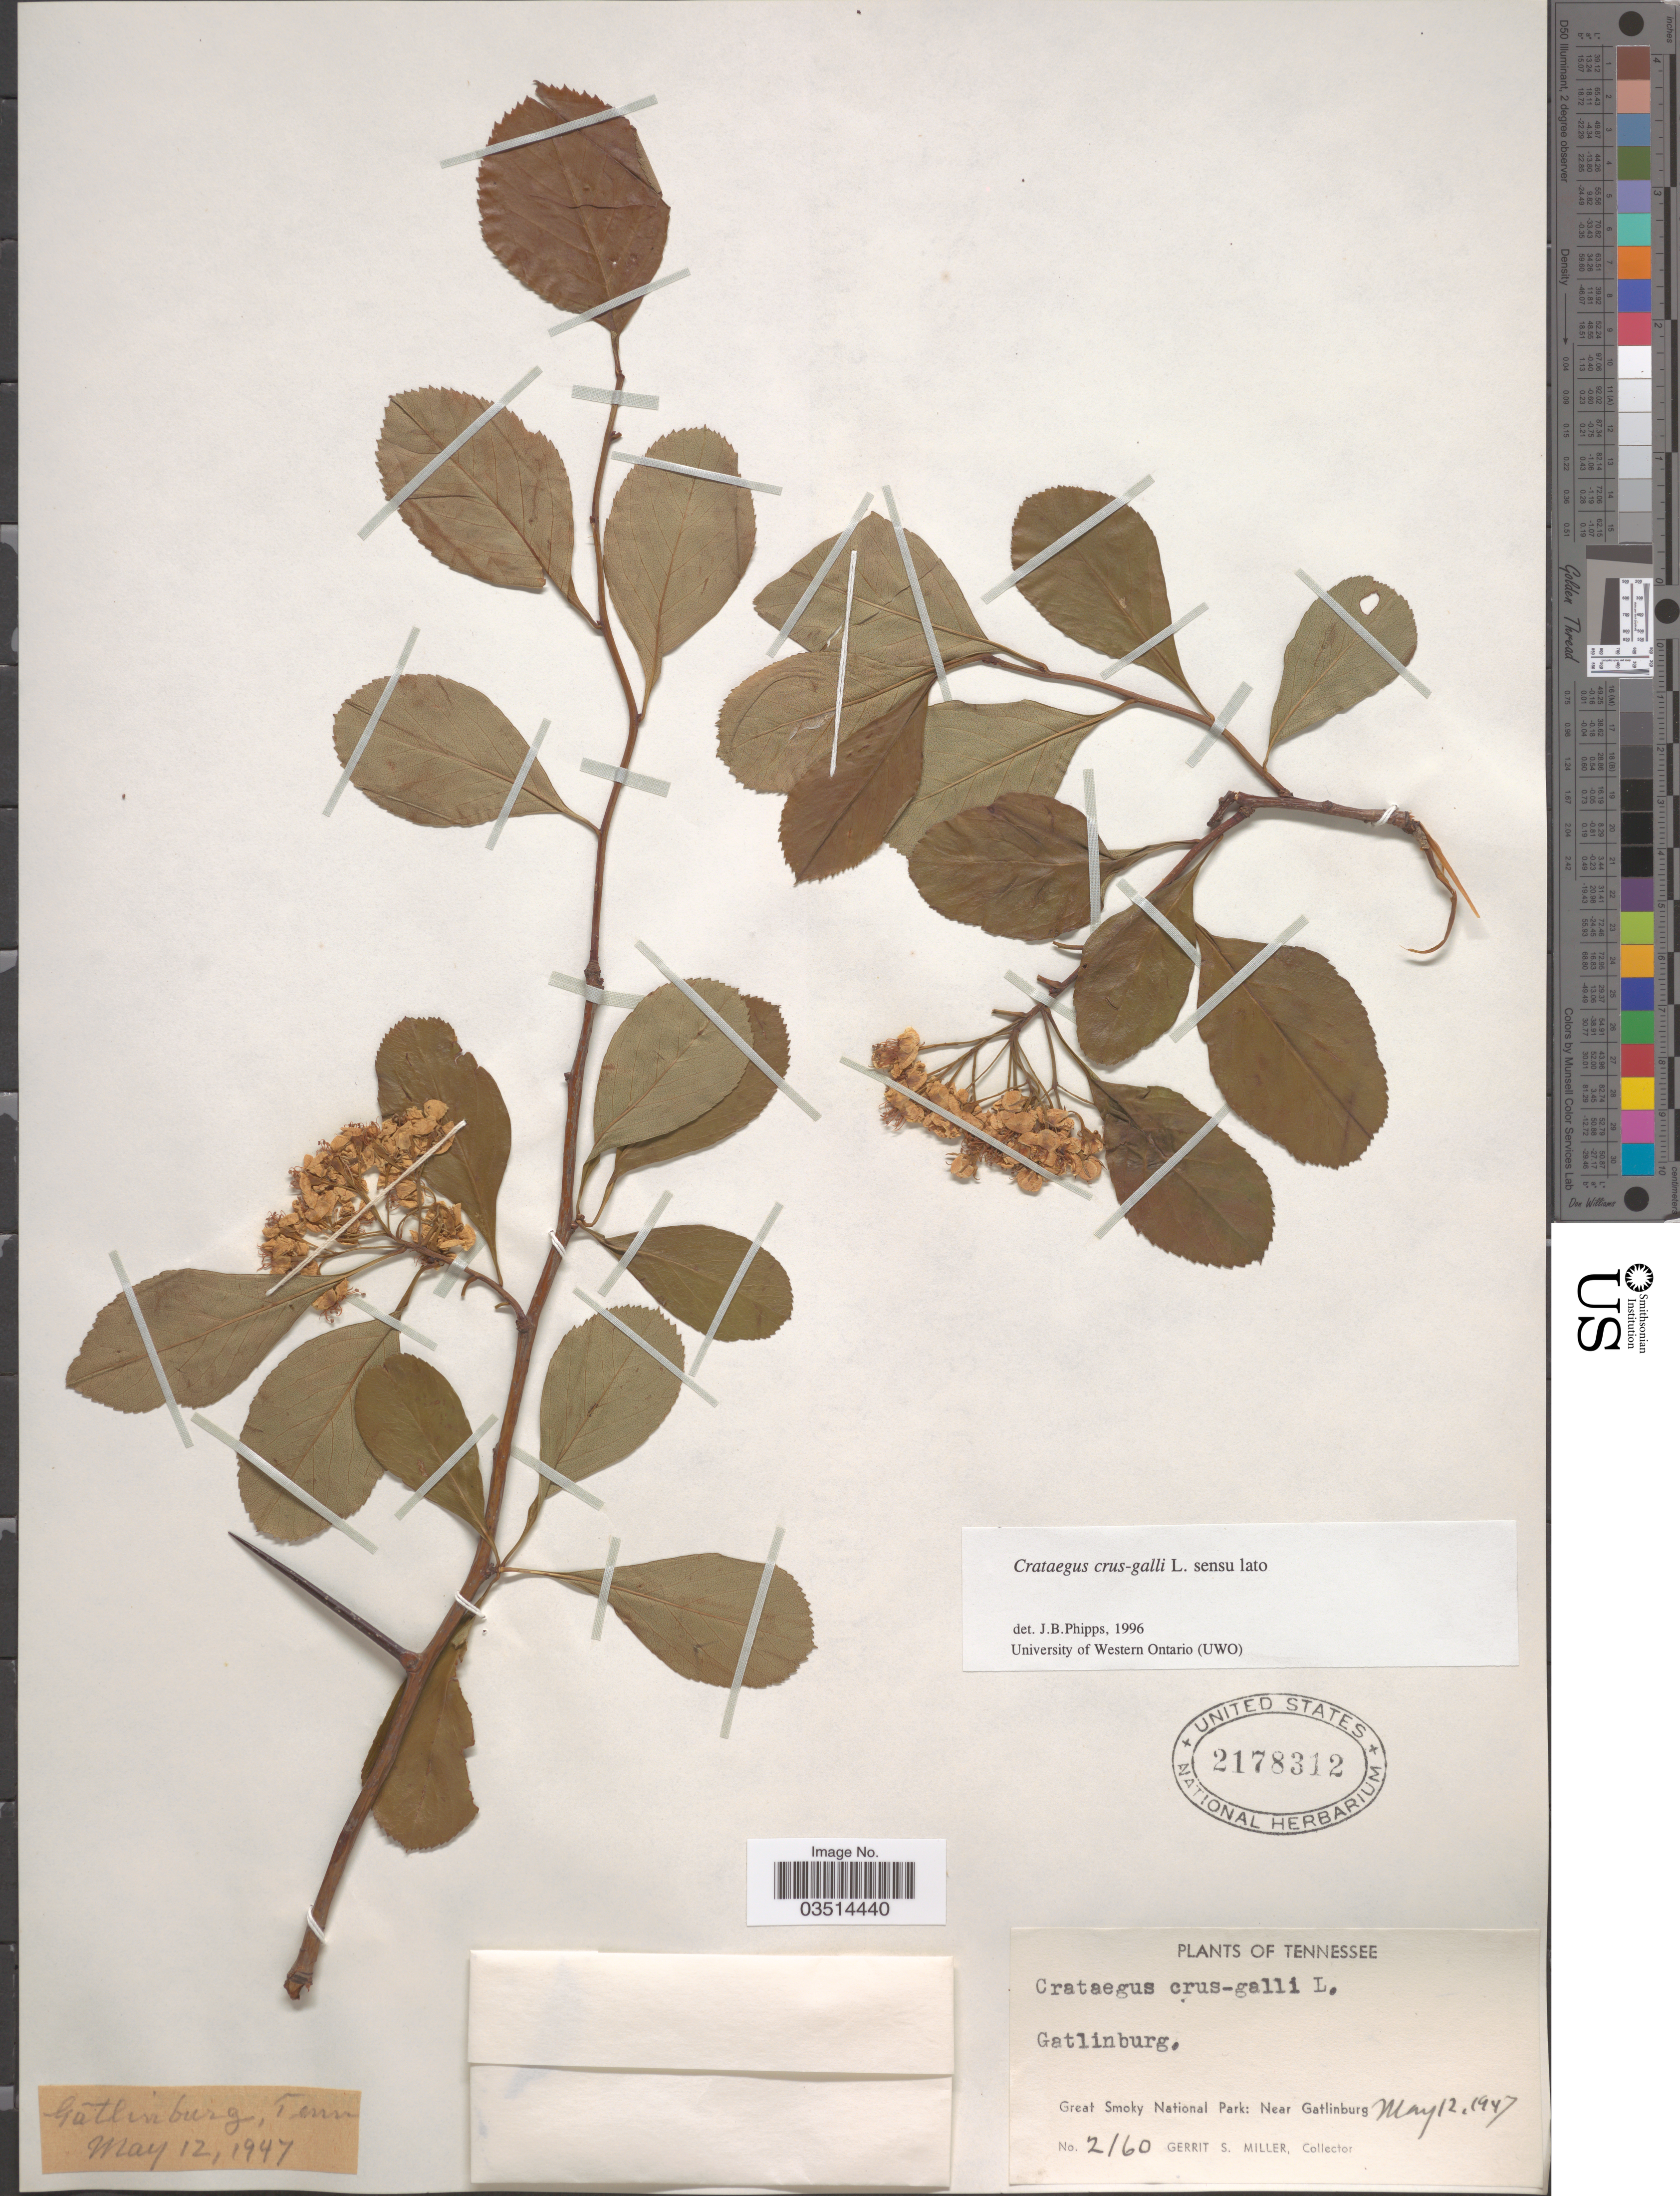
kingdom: Plantae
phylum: Tracheophyta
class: Magnoliopsida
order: Rosales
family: Rosaceae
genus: Crataegus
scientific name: Crataegus crus-galli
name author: L.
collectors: G. S. Miller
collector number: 2160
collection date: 1947-05-12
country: United States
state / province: Tennessee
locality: Gatlinburg. Great Smoky National Park: Near Gatlinburg.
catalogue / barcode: US 2178312